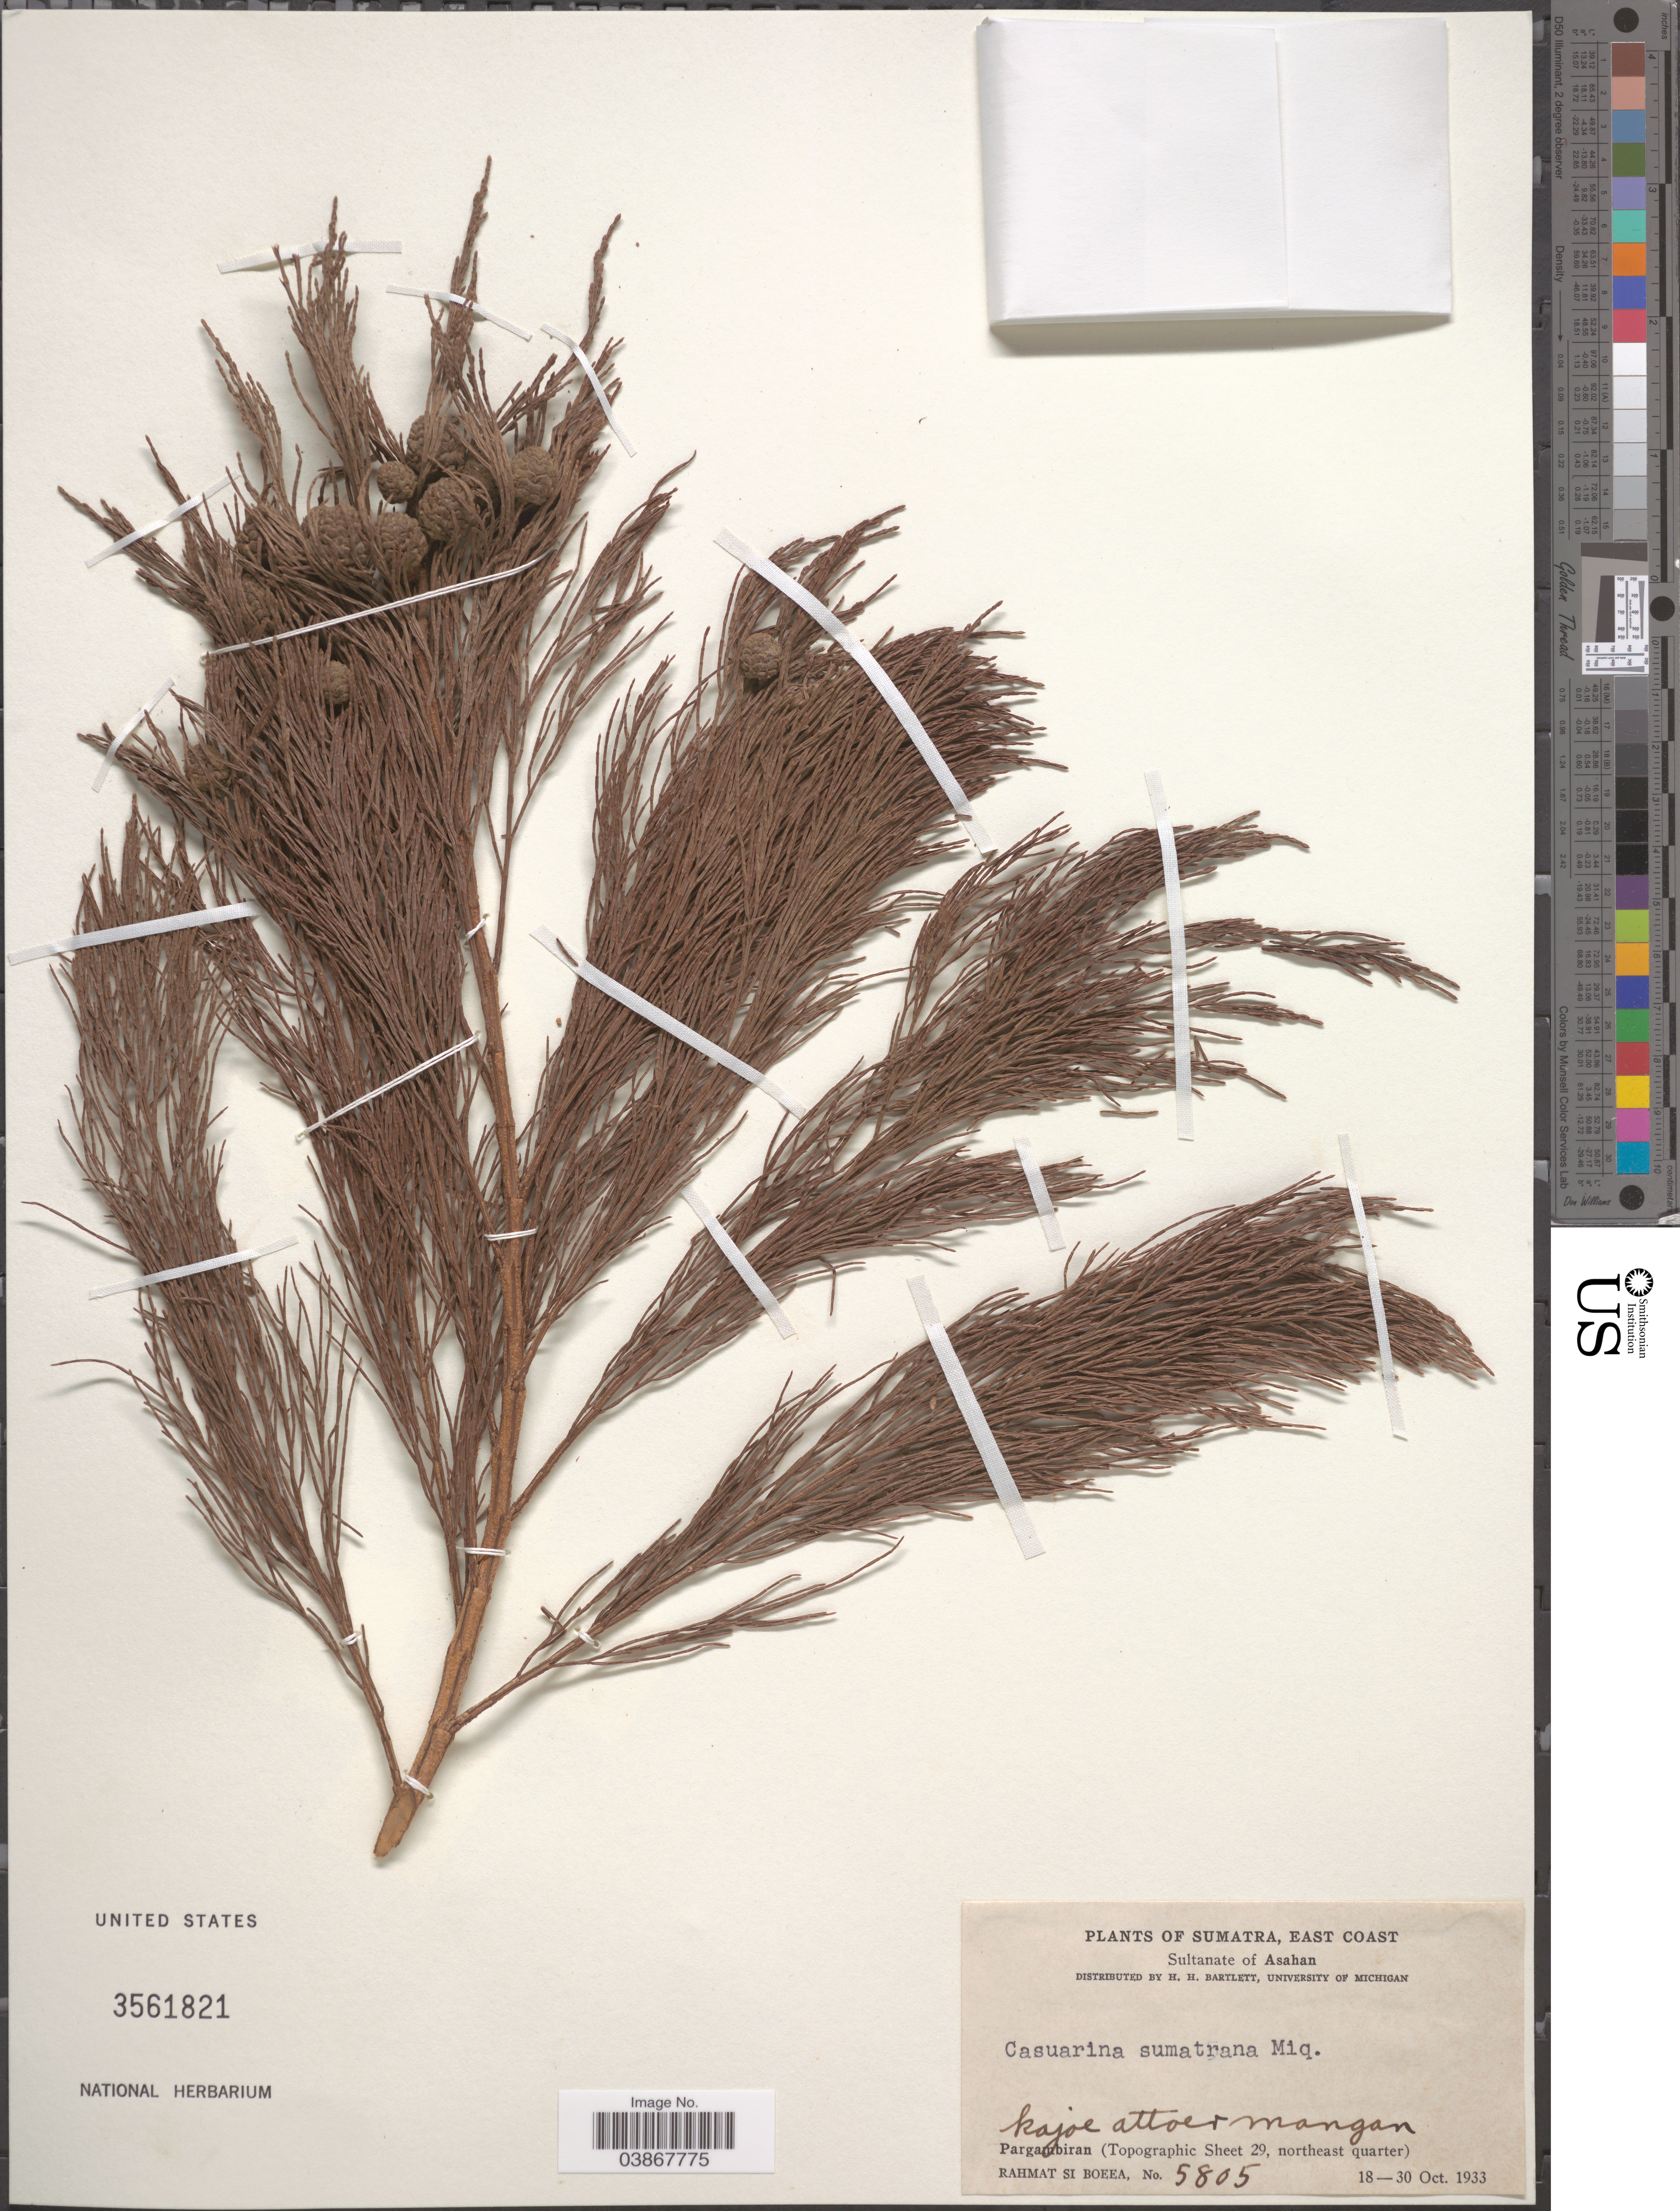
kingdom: Plantae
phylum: Tracheophyta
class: Magnoliopsida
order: Fagales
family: Casuarinaceae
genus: Casuarina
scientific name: Casuarina sumatrana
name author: Jungh.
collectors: Rahmat Si Boeea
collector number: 5805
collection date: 1933-10-18/1933-10-30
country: Indonesia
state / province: Sumatra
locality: East Coast. Sultanate of Asahan [unsure placement] Kajoe attoer mangan. Pargarubiran [interpreted] (Topographic Sheet 29, northeast quarter).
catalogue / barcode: US 3561821